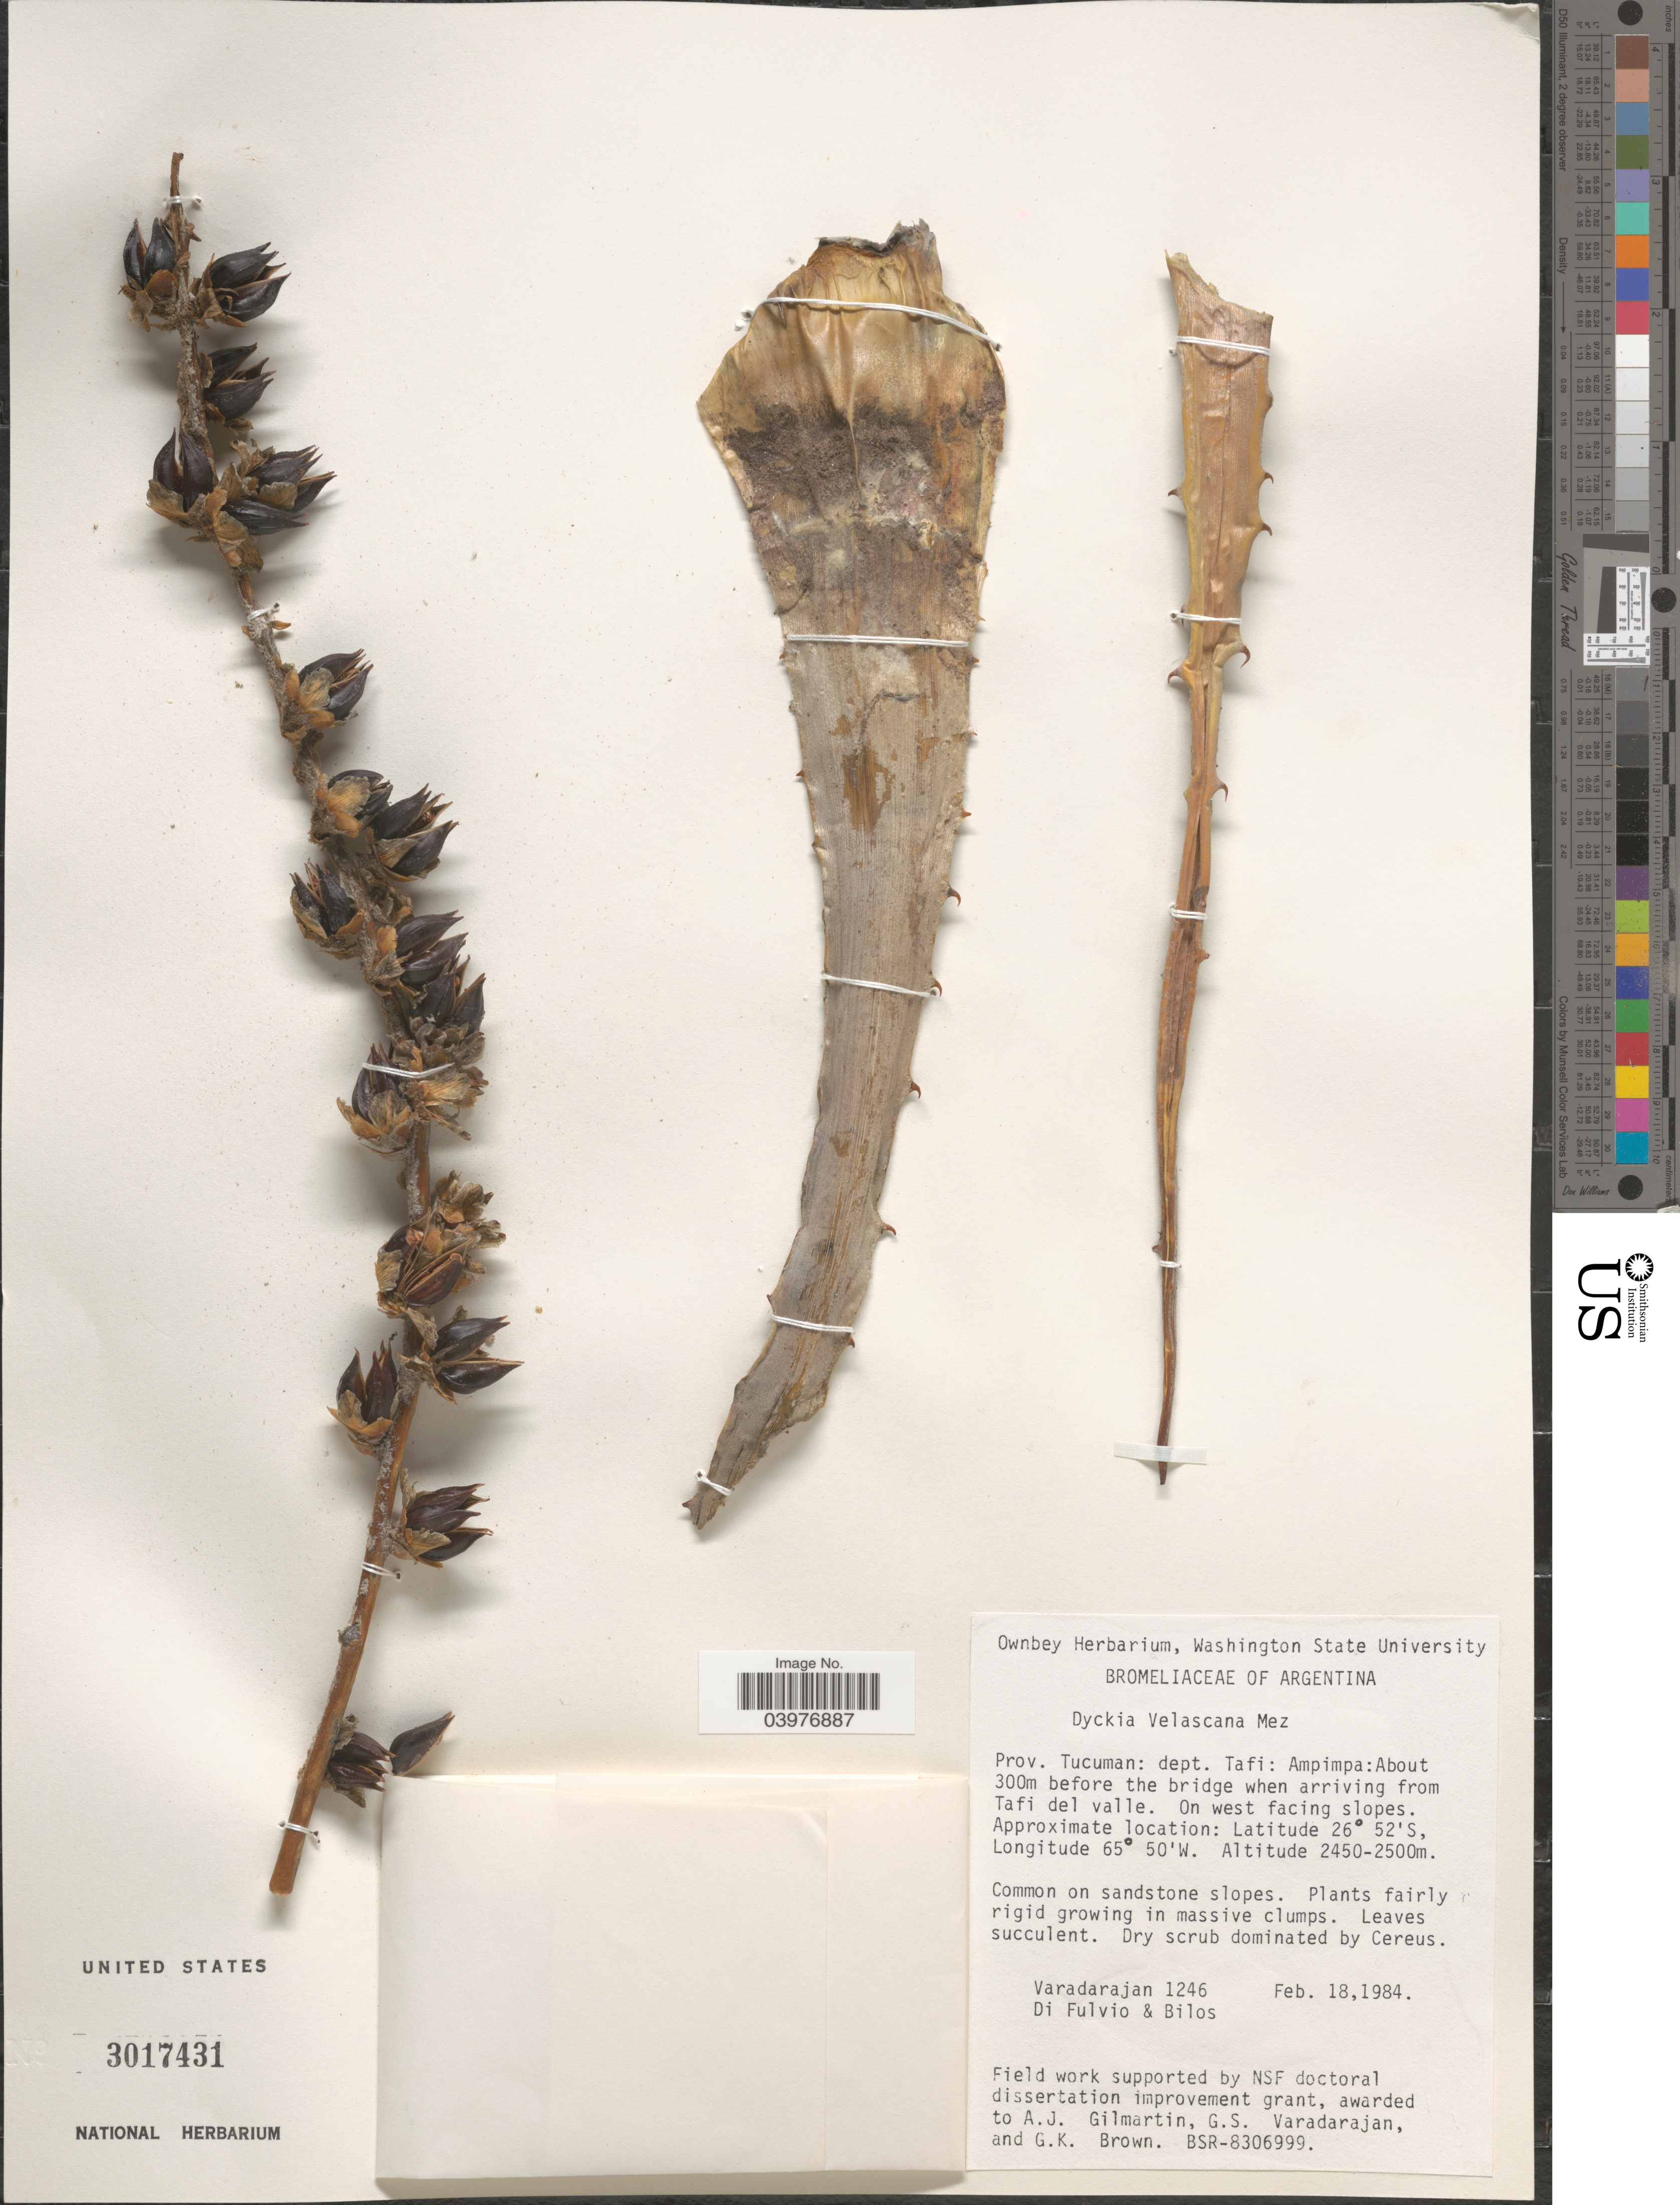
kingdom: Plantae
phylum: Tracheophyta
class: Liliopsida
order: Poales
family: Bromeliaceae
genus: Dyckia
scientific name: Dyckia velascana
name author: Mez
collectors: G. S. Varadarajan, -. Di Fulvio & -. Bilos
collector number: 1246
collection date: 1984-02-18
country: Argentina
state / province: Tucuman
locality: Dept. Tafi: Ampimpa: About 300m before the bridge when arriving from Tafi del valle. On west facing slopes.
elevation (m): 2450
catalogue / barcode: US 3017431